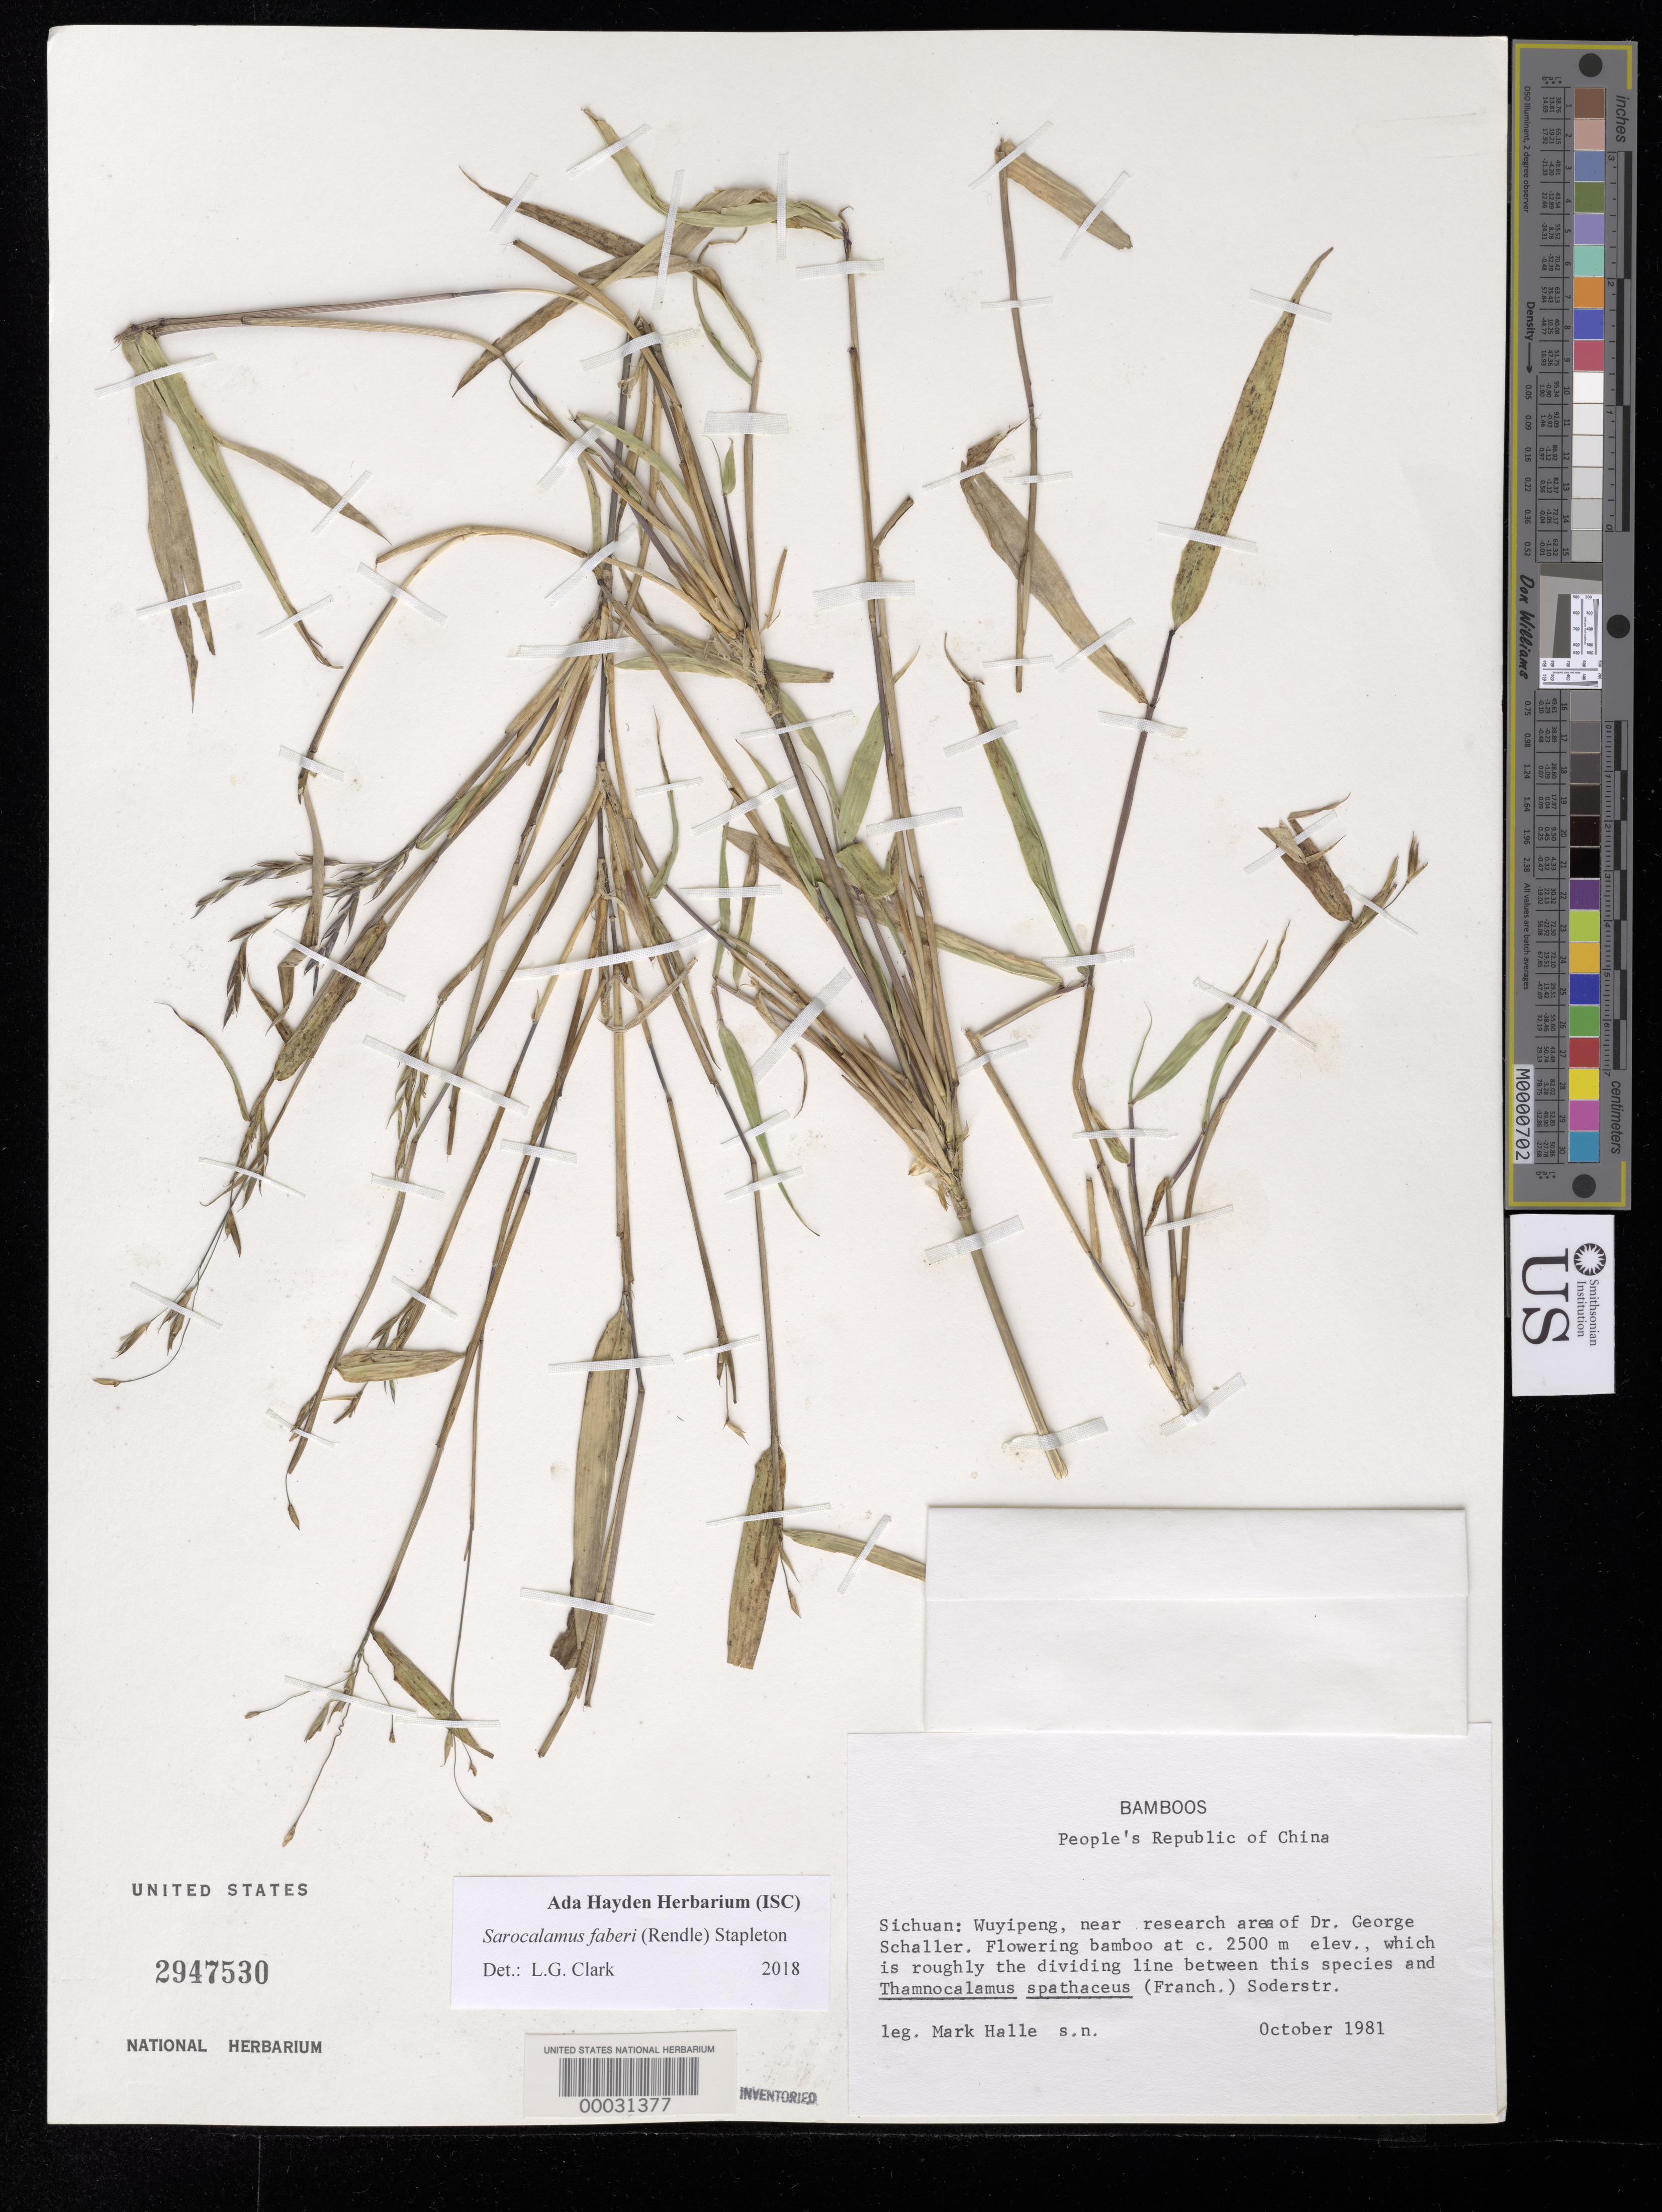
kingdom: Plantae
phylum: Tracheophyta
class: Liliopsida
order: Poales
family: Poaceae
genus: Sarocalamus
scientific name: Sarocalamus faberi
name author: (Rendle) Stapleton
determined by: Clark, L. G.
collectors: M. Halle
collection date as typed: Oct 1981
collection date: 1981-10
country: China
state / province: Sichuan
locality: Wuyipeng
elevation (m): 2500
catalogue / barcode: US 2947530